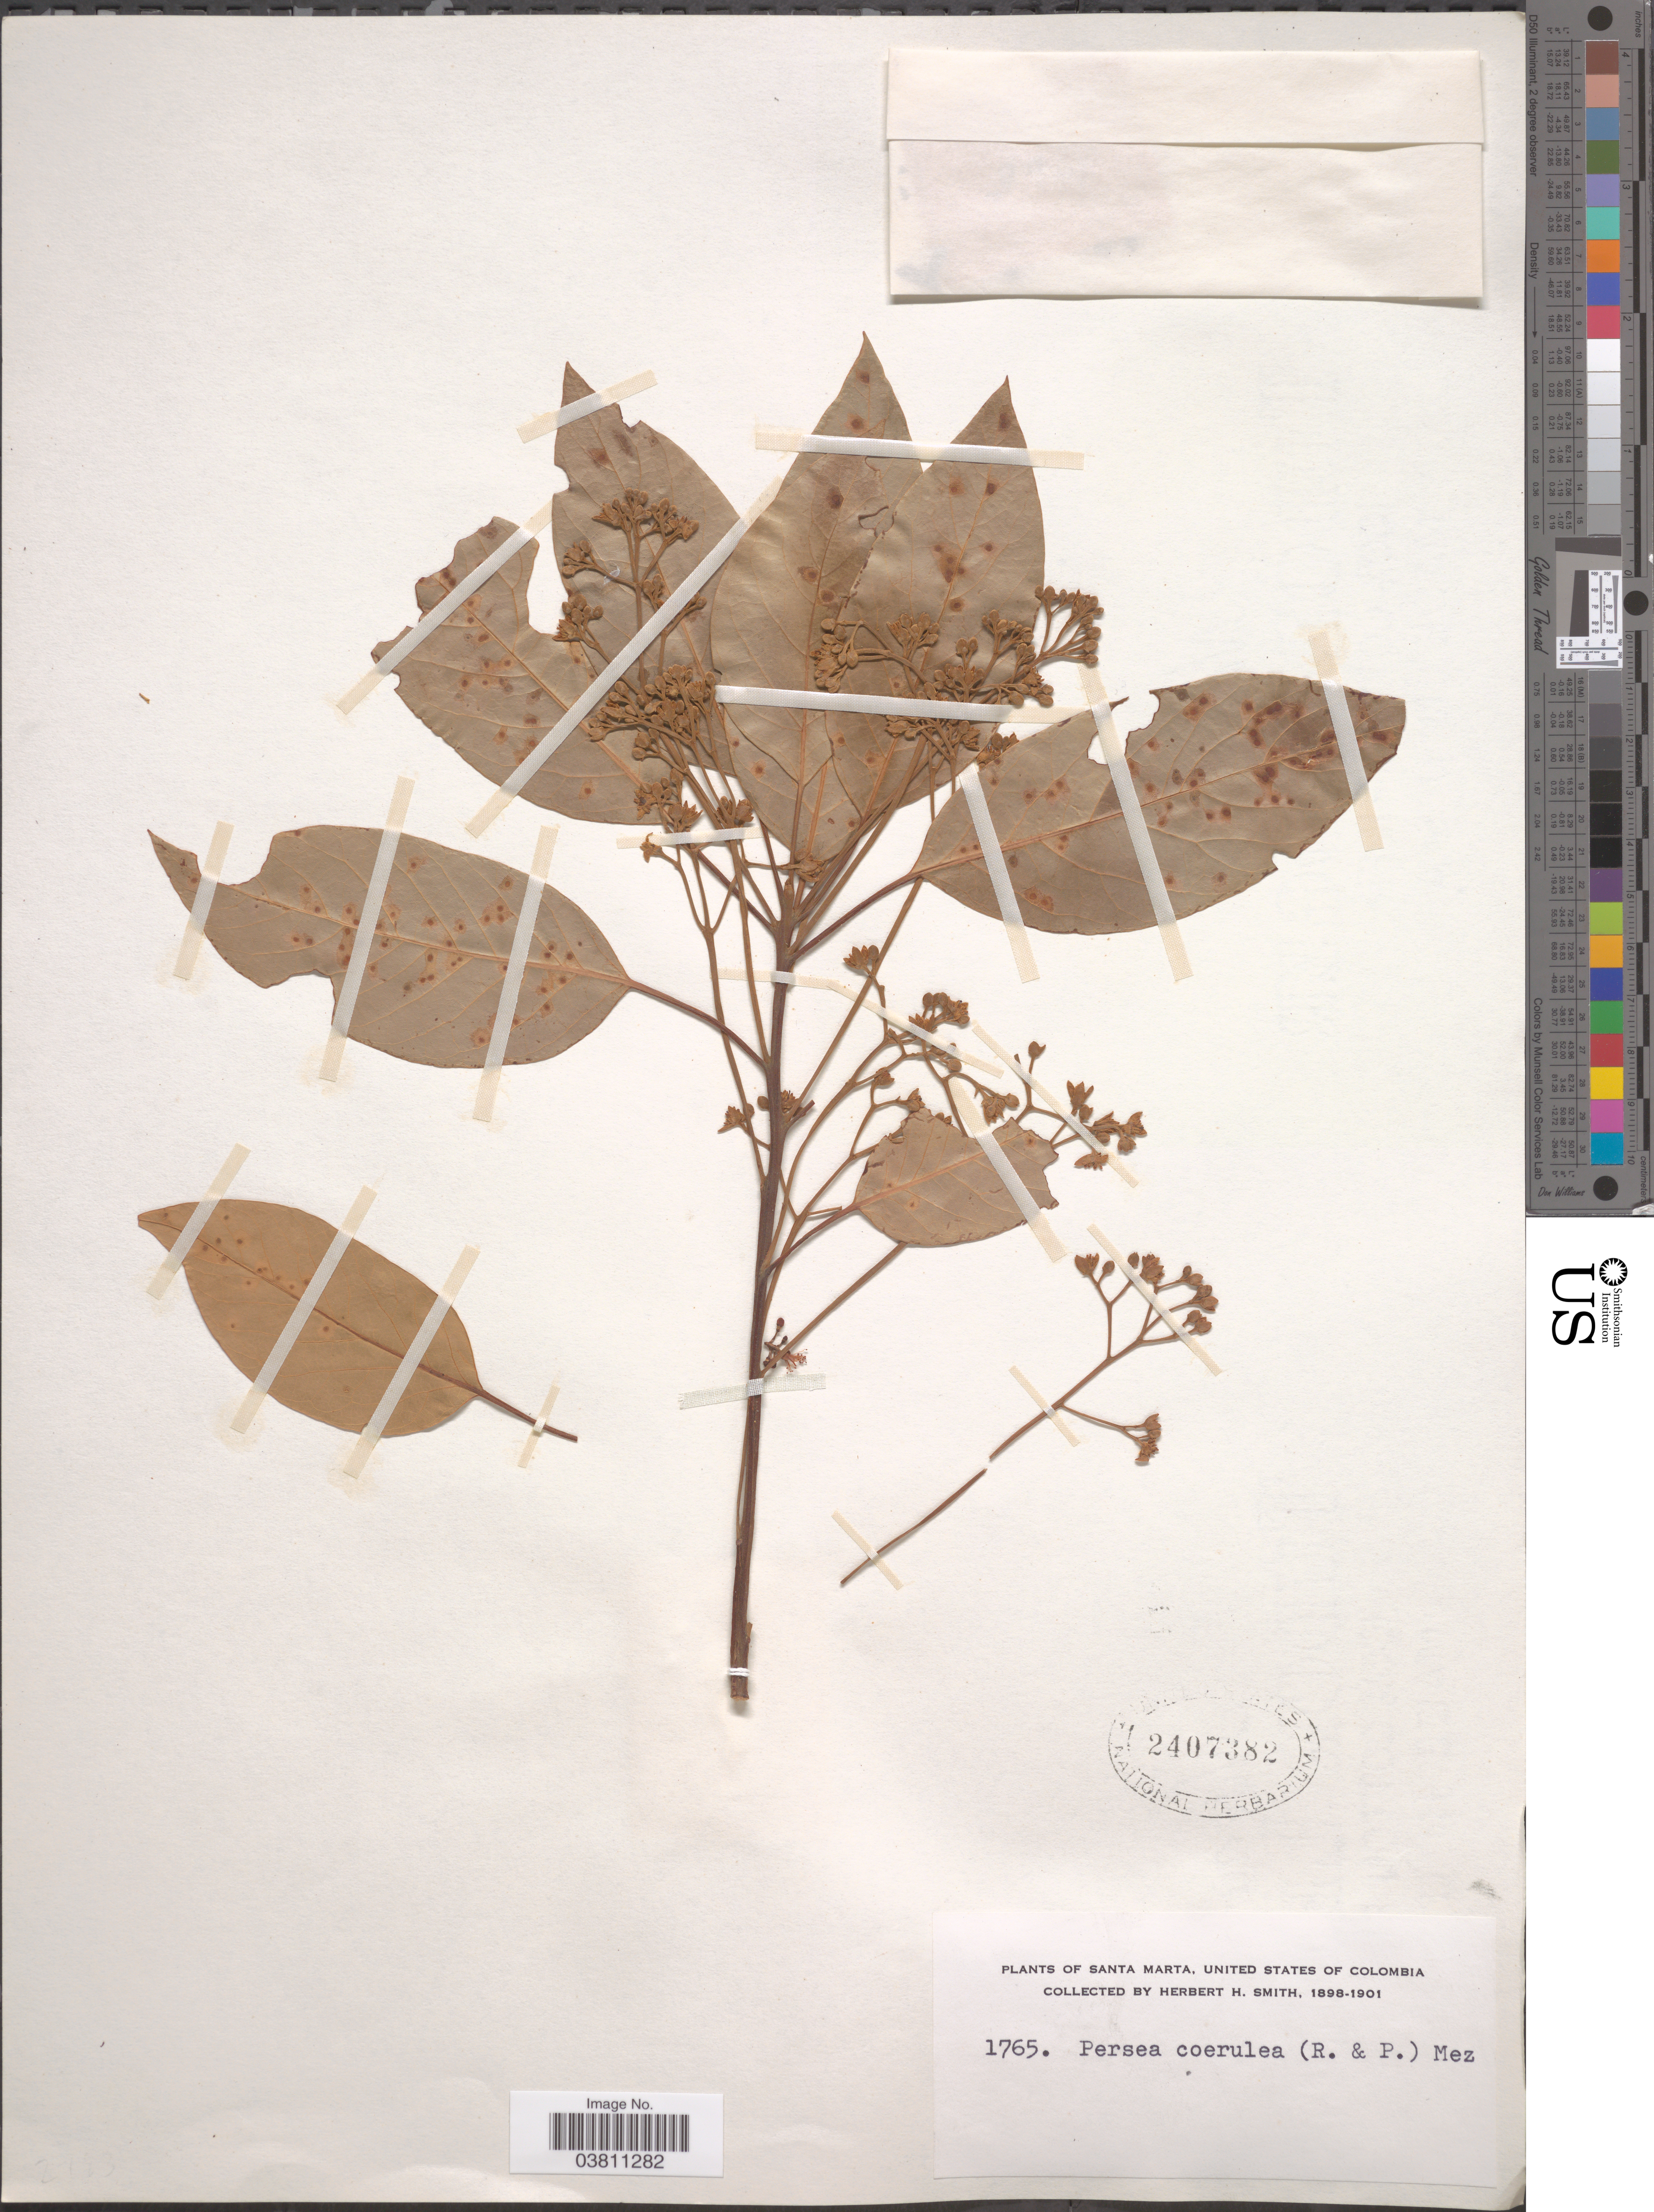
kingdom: Plantae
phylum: Tracheophyta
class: Magnoliopsida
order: Laurales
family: Lauraceae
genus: Persea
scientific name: Persea caerulea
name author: (Ruiz & Pav.) Mez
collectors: Herbert H. Smith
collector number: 1765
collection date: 1898/1901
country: Colombia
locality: Santa Marta, United States of Colombia.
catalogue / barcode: US 2407382